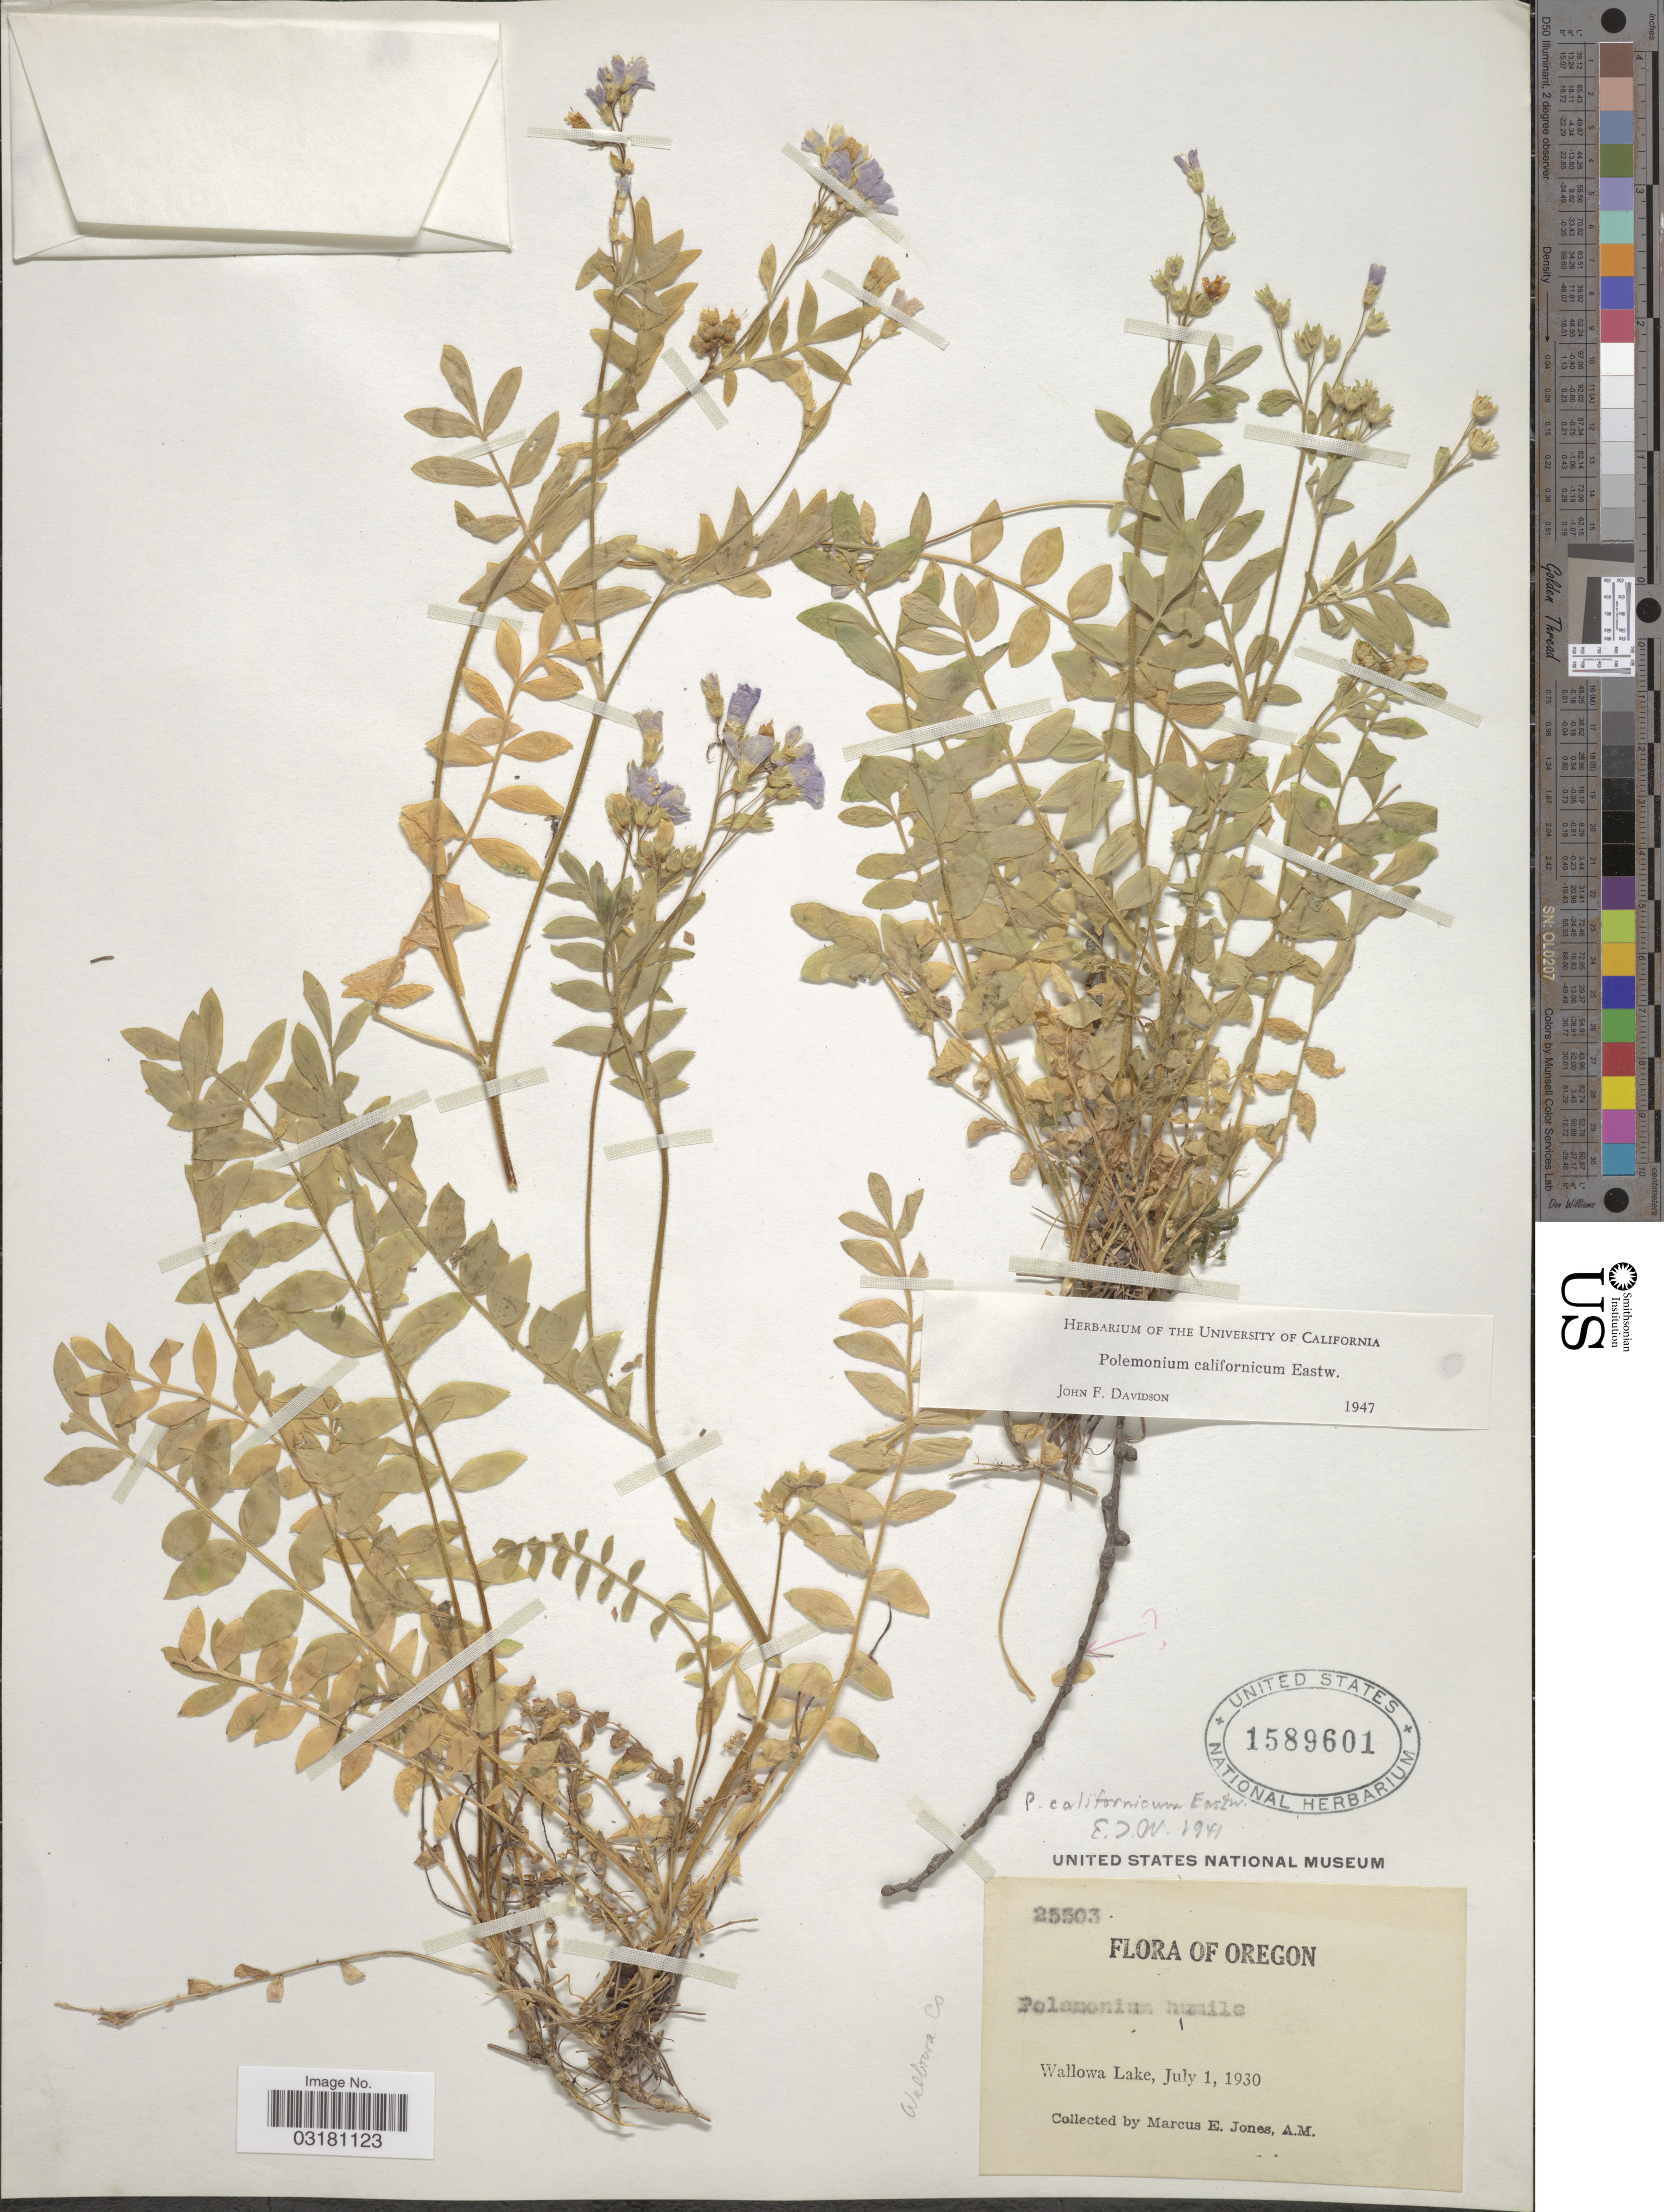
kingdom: Plantae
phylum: Tracheophyta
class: Magnoliopsida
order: Ericales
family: Polemoniaceae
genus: Polemonium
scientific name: Polemonium californicum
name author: Eastw.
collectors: M. E. Jones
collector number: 25503*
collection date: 1930-07-01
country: United States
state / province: Oregon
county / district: Wallowa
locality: Wallowa Lake. Wallowa Co.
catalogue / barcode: US 1589601